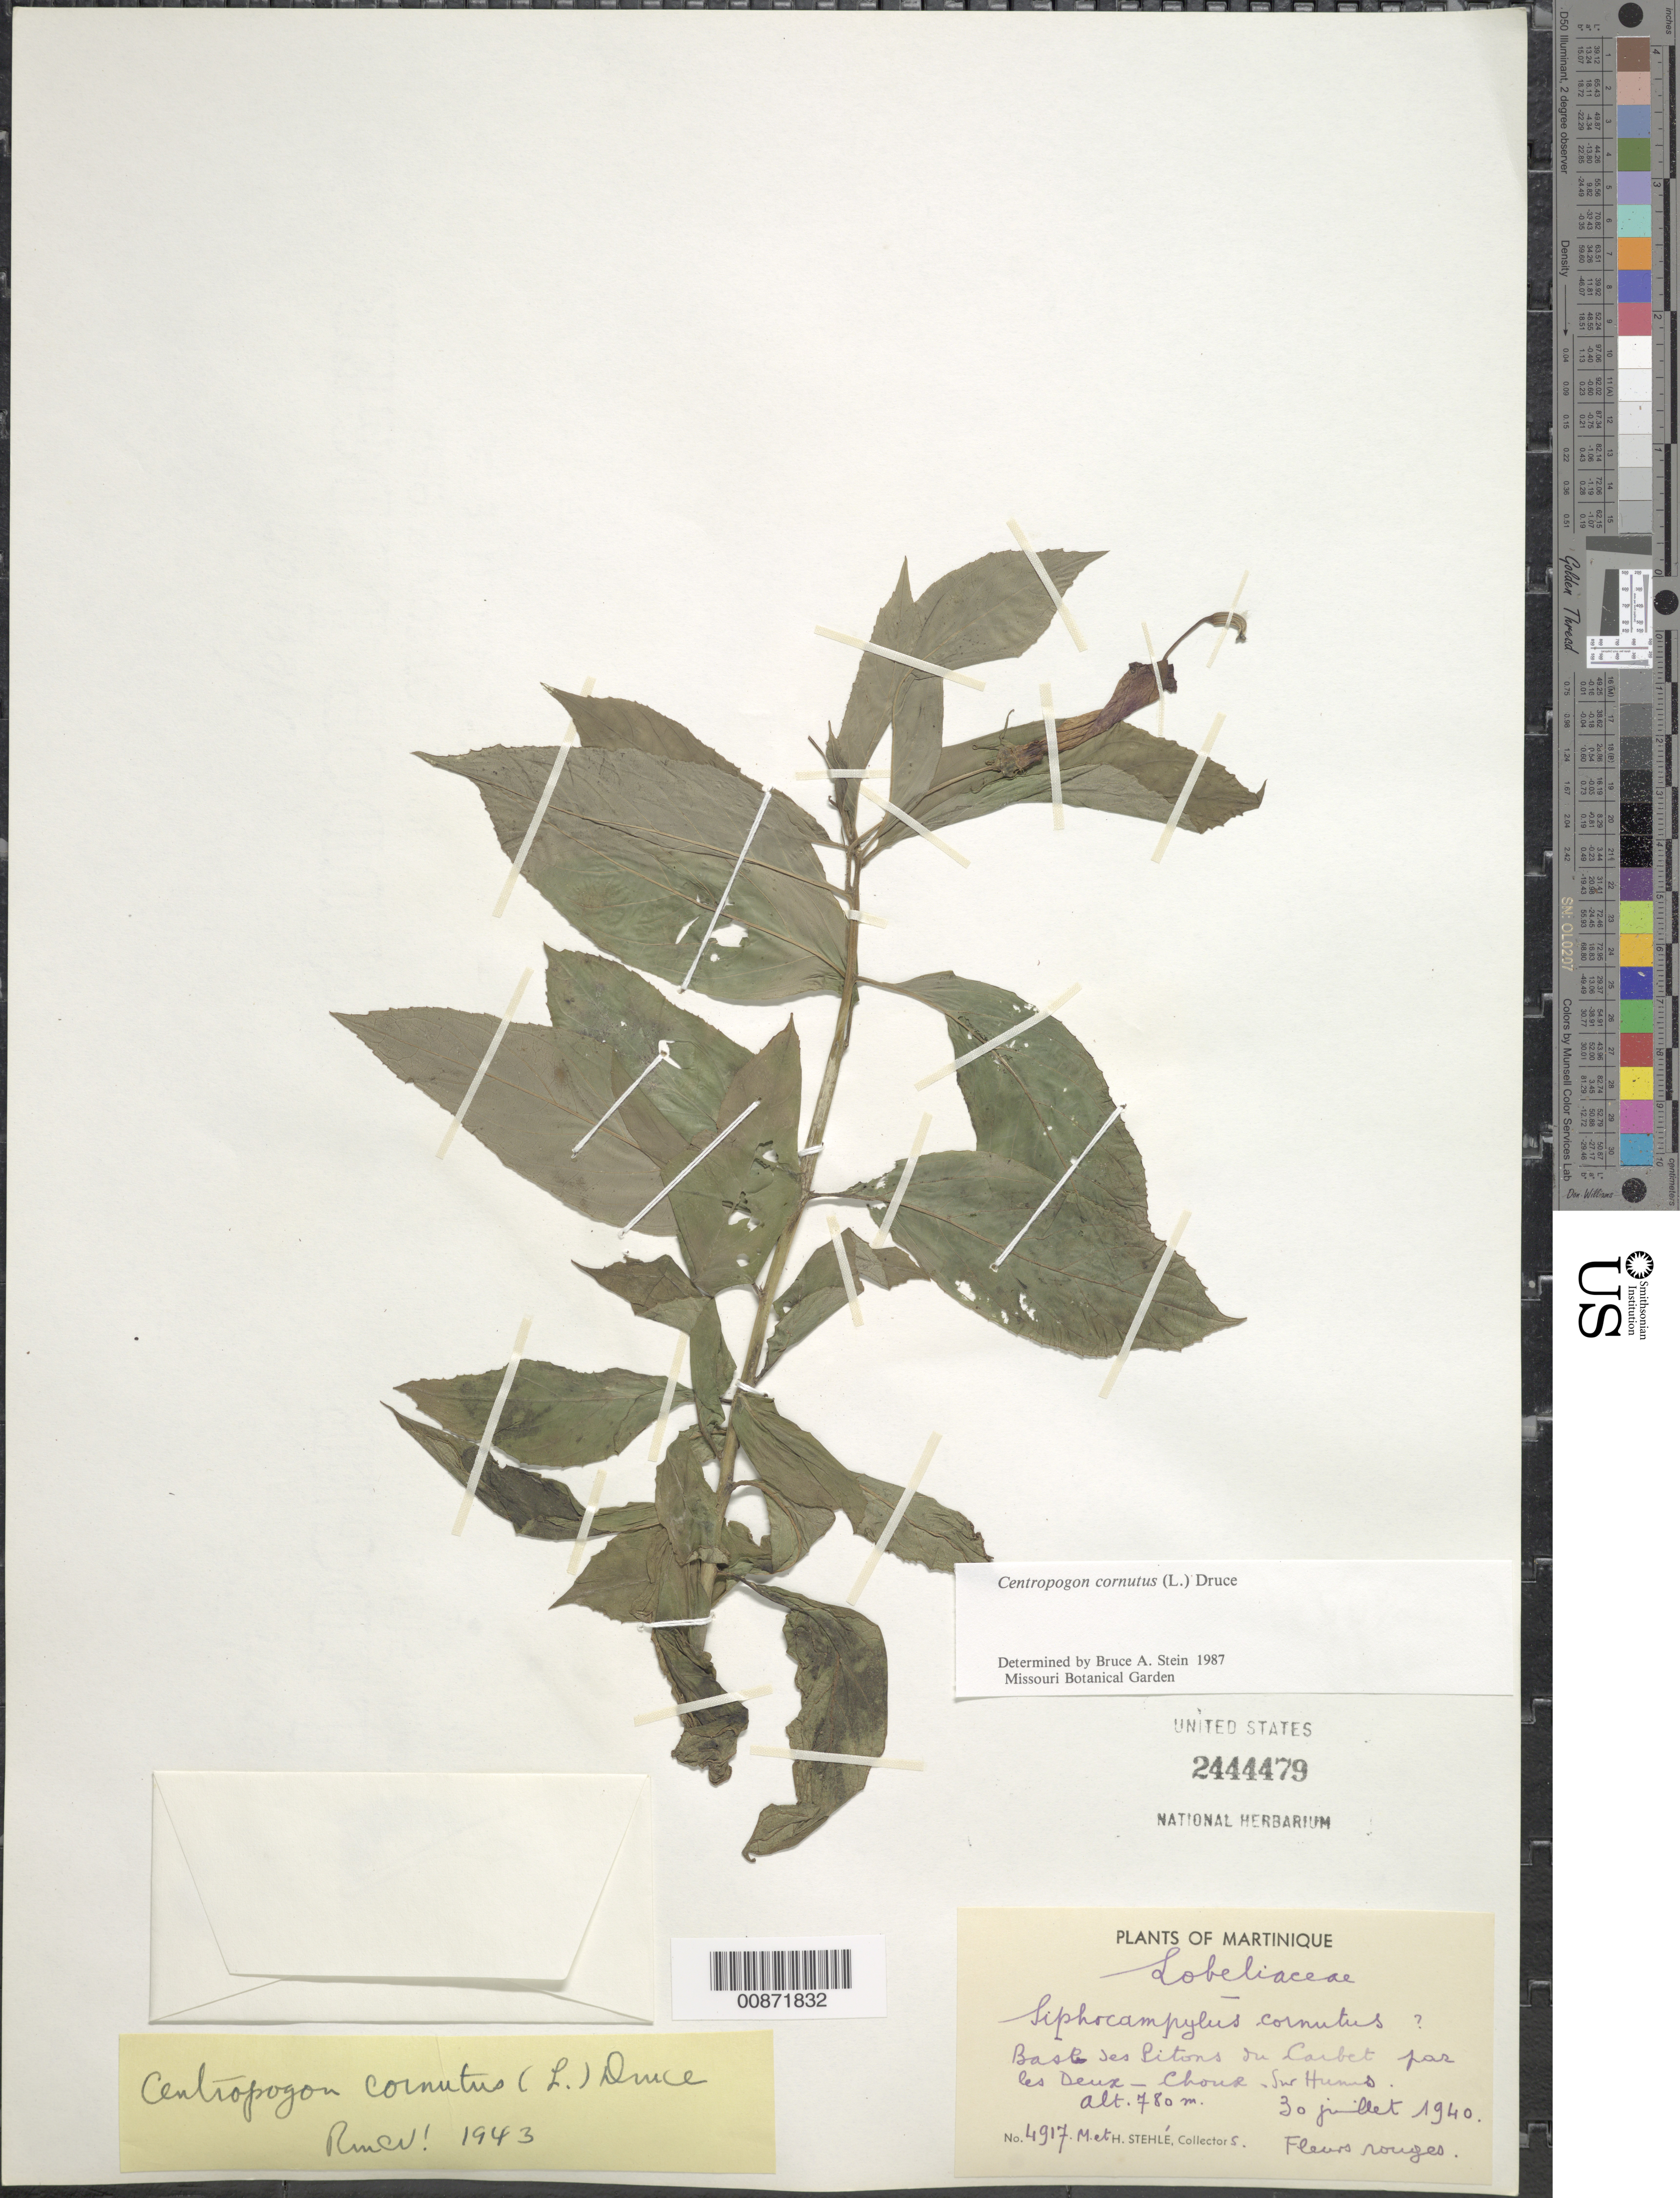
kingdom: Plantae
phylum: Tracheophyta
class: Magnoliopsida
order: Asterales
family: Campanulaceae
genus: Centropogon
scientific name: Centropogon cornutus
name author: (L.) Druce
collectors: H. Stehlé & M. Stehlé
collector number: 4917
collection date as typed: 30 Jul 1940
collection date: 1940-07-30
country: Martinique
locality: Base des Pitons du Carbet pas les Deux-Choud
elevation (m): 780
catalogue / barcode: US 2444479